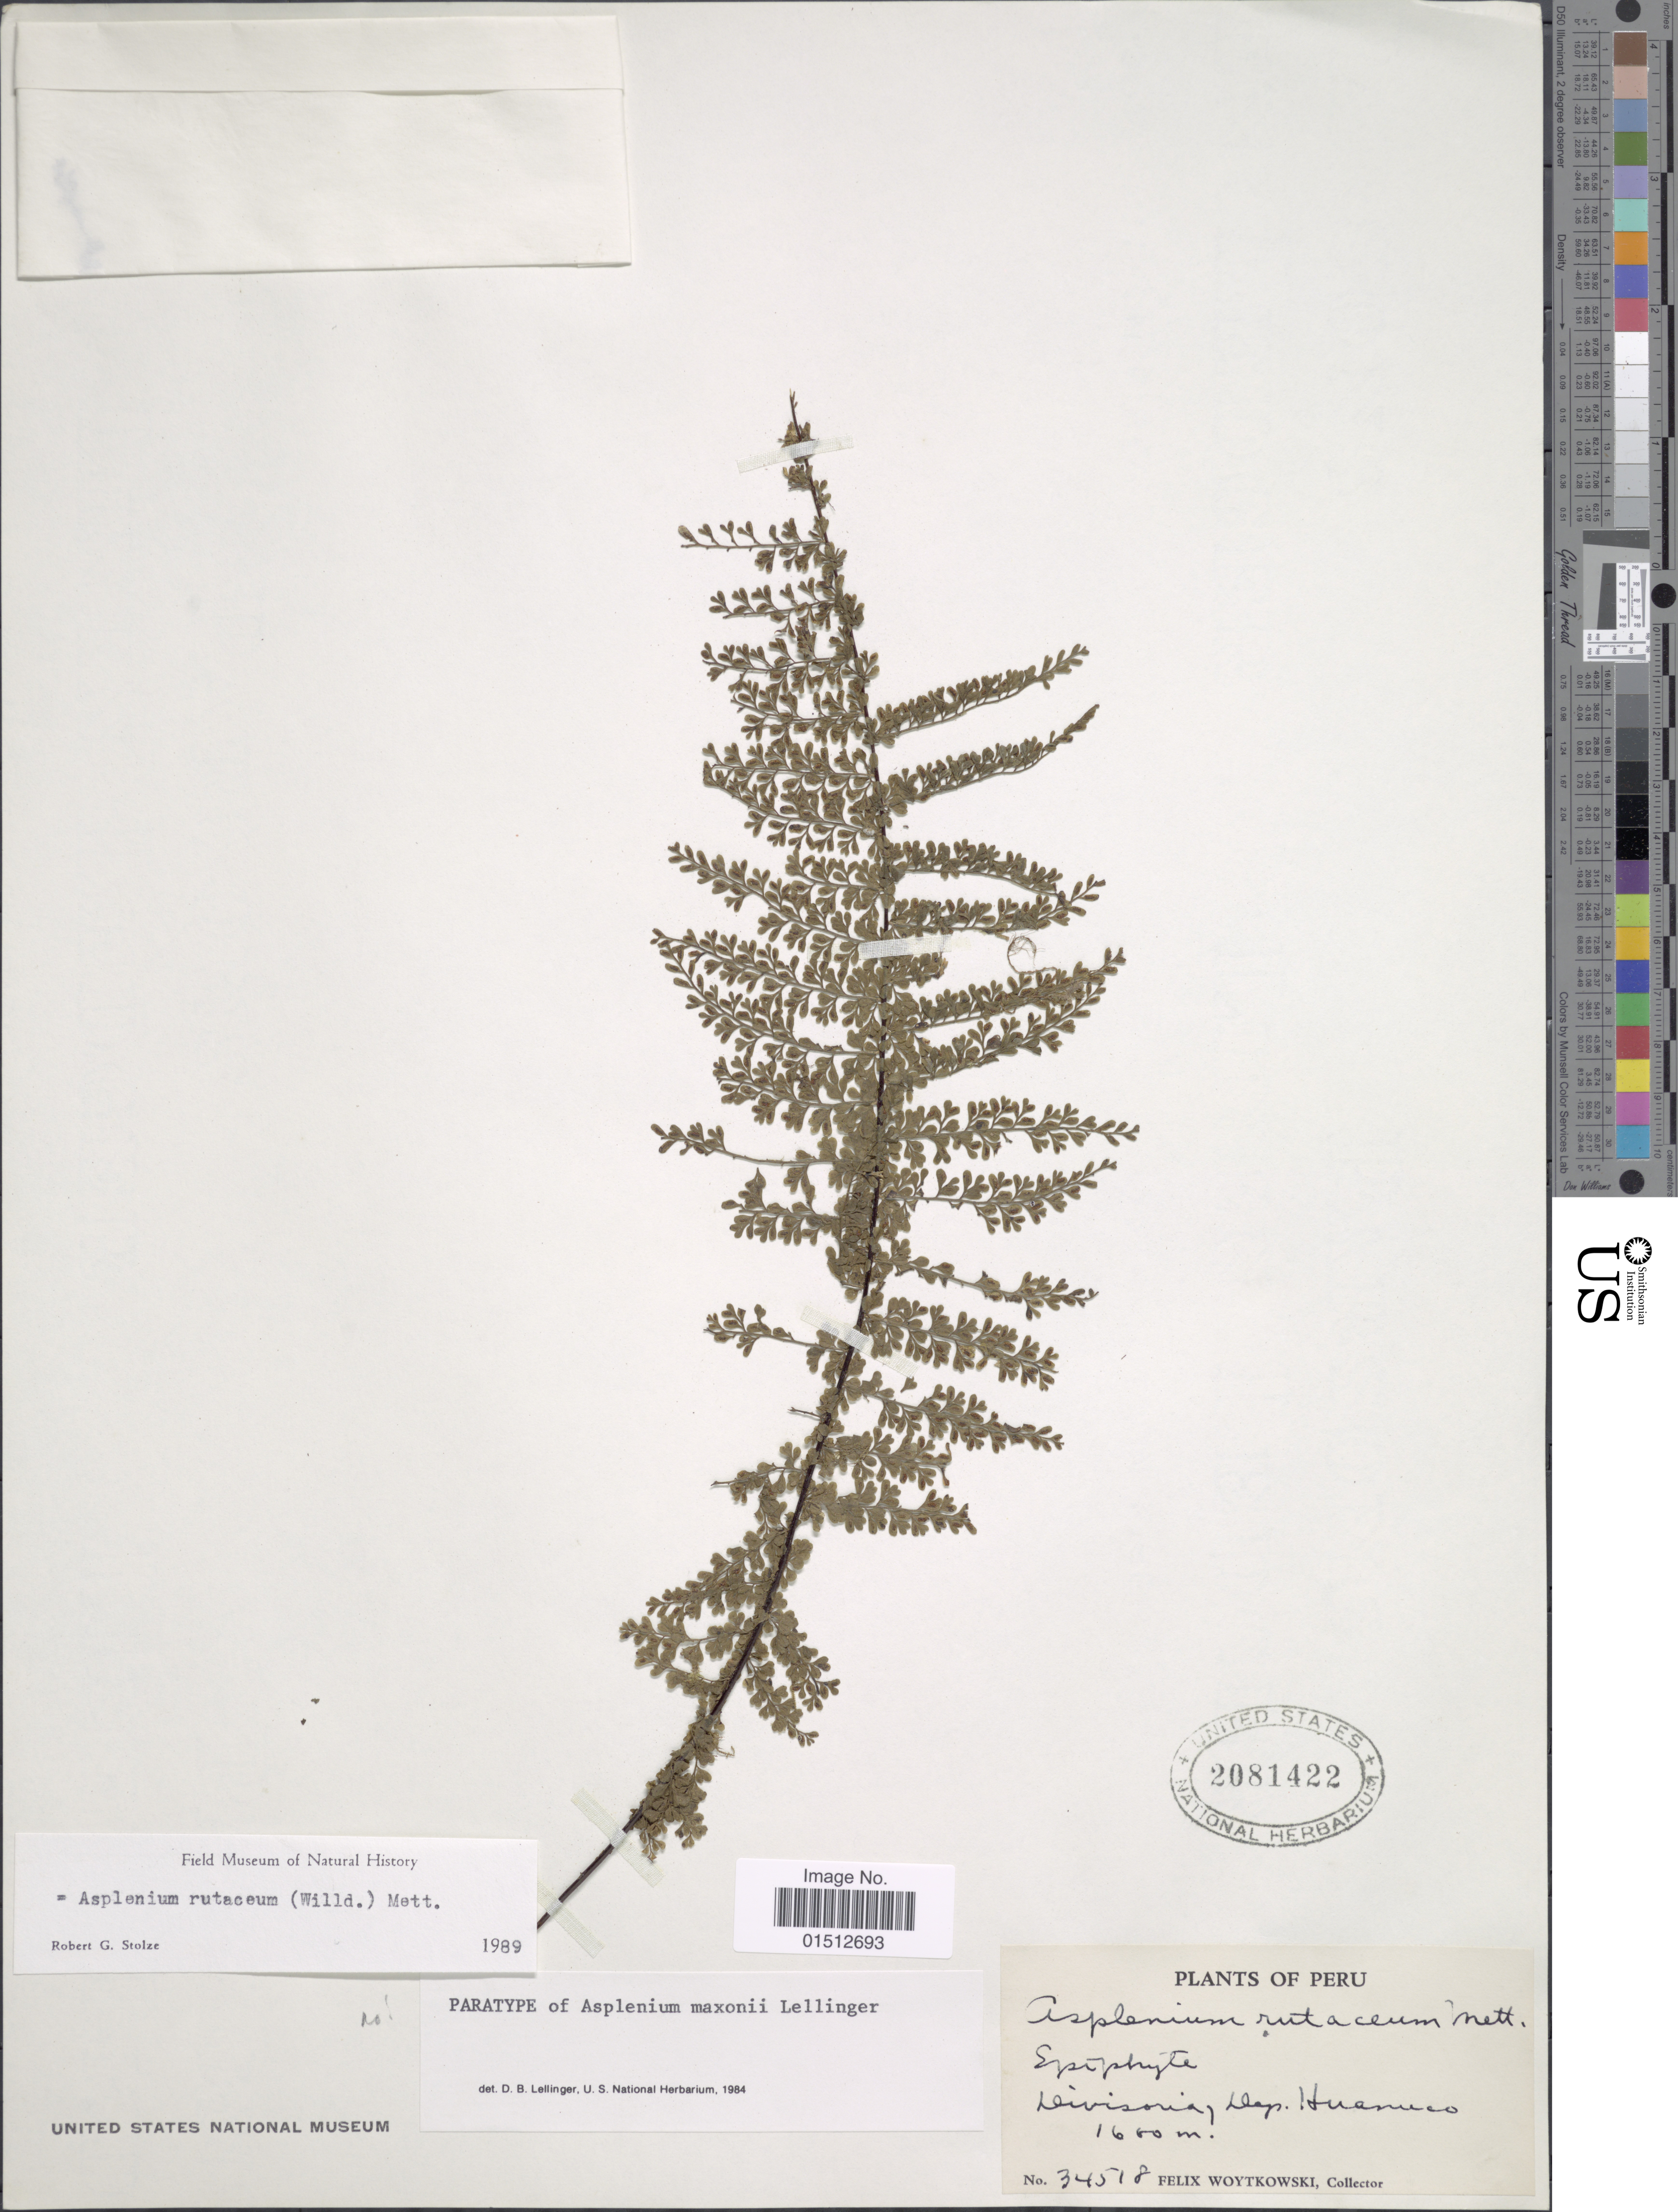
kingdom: Plantae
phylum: Tracheophyta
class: Polypodiopsida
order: Polypodiales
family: Aspleniaceae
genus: Asplenium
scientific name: Asplenium rutaceum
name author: (Willd.) Mett.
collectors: F. Woytkowski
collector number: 34518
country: Peru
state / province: Huánuco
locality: Divisoria, Dep. Huánuco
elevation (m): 1600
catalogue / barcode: US 2081422